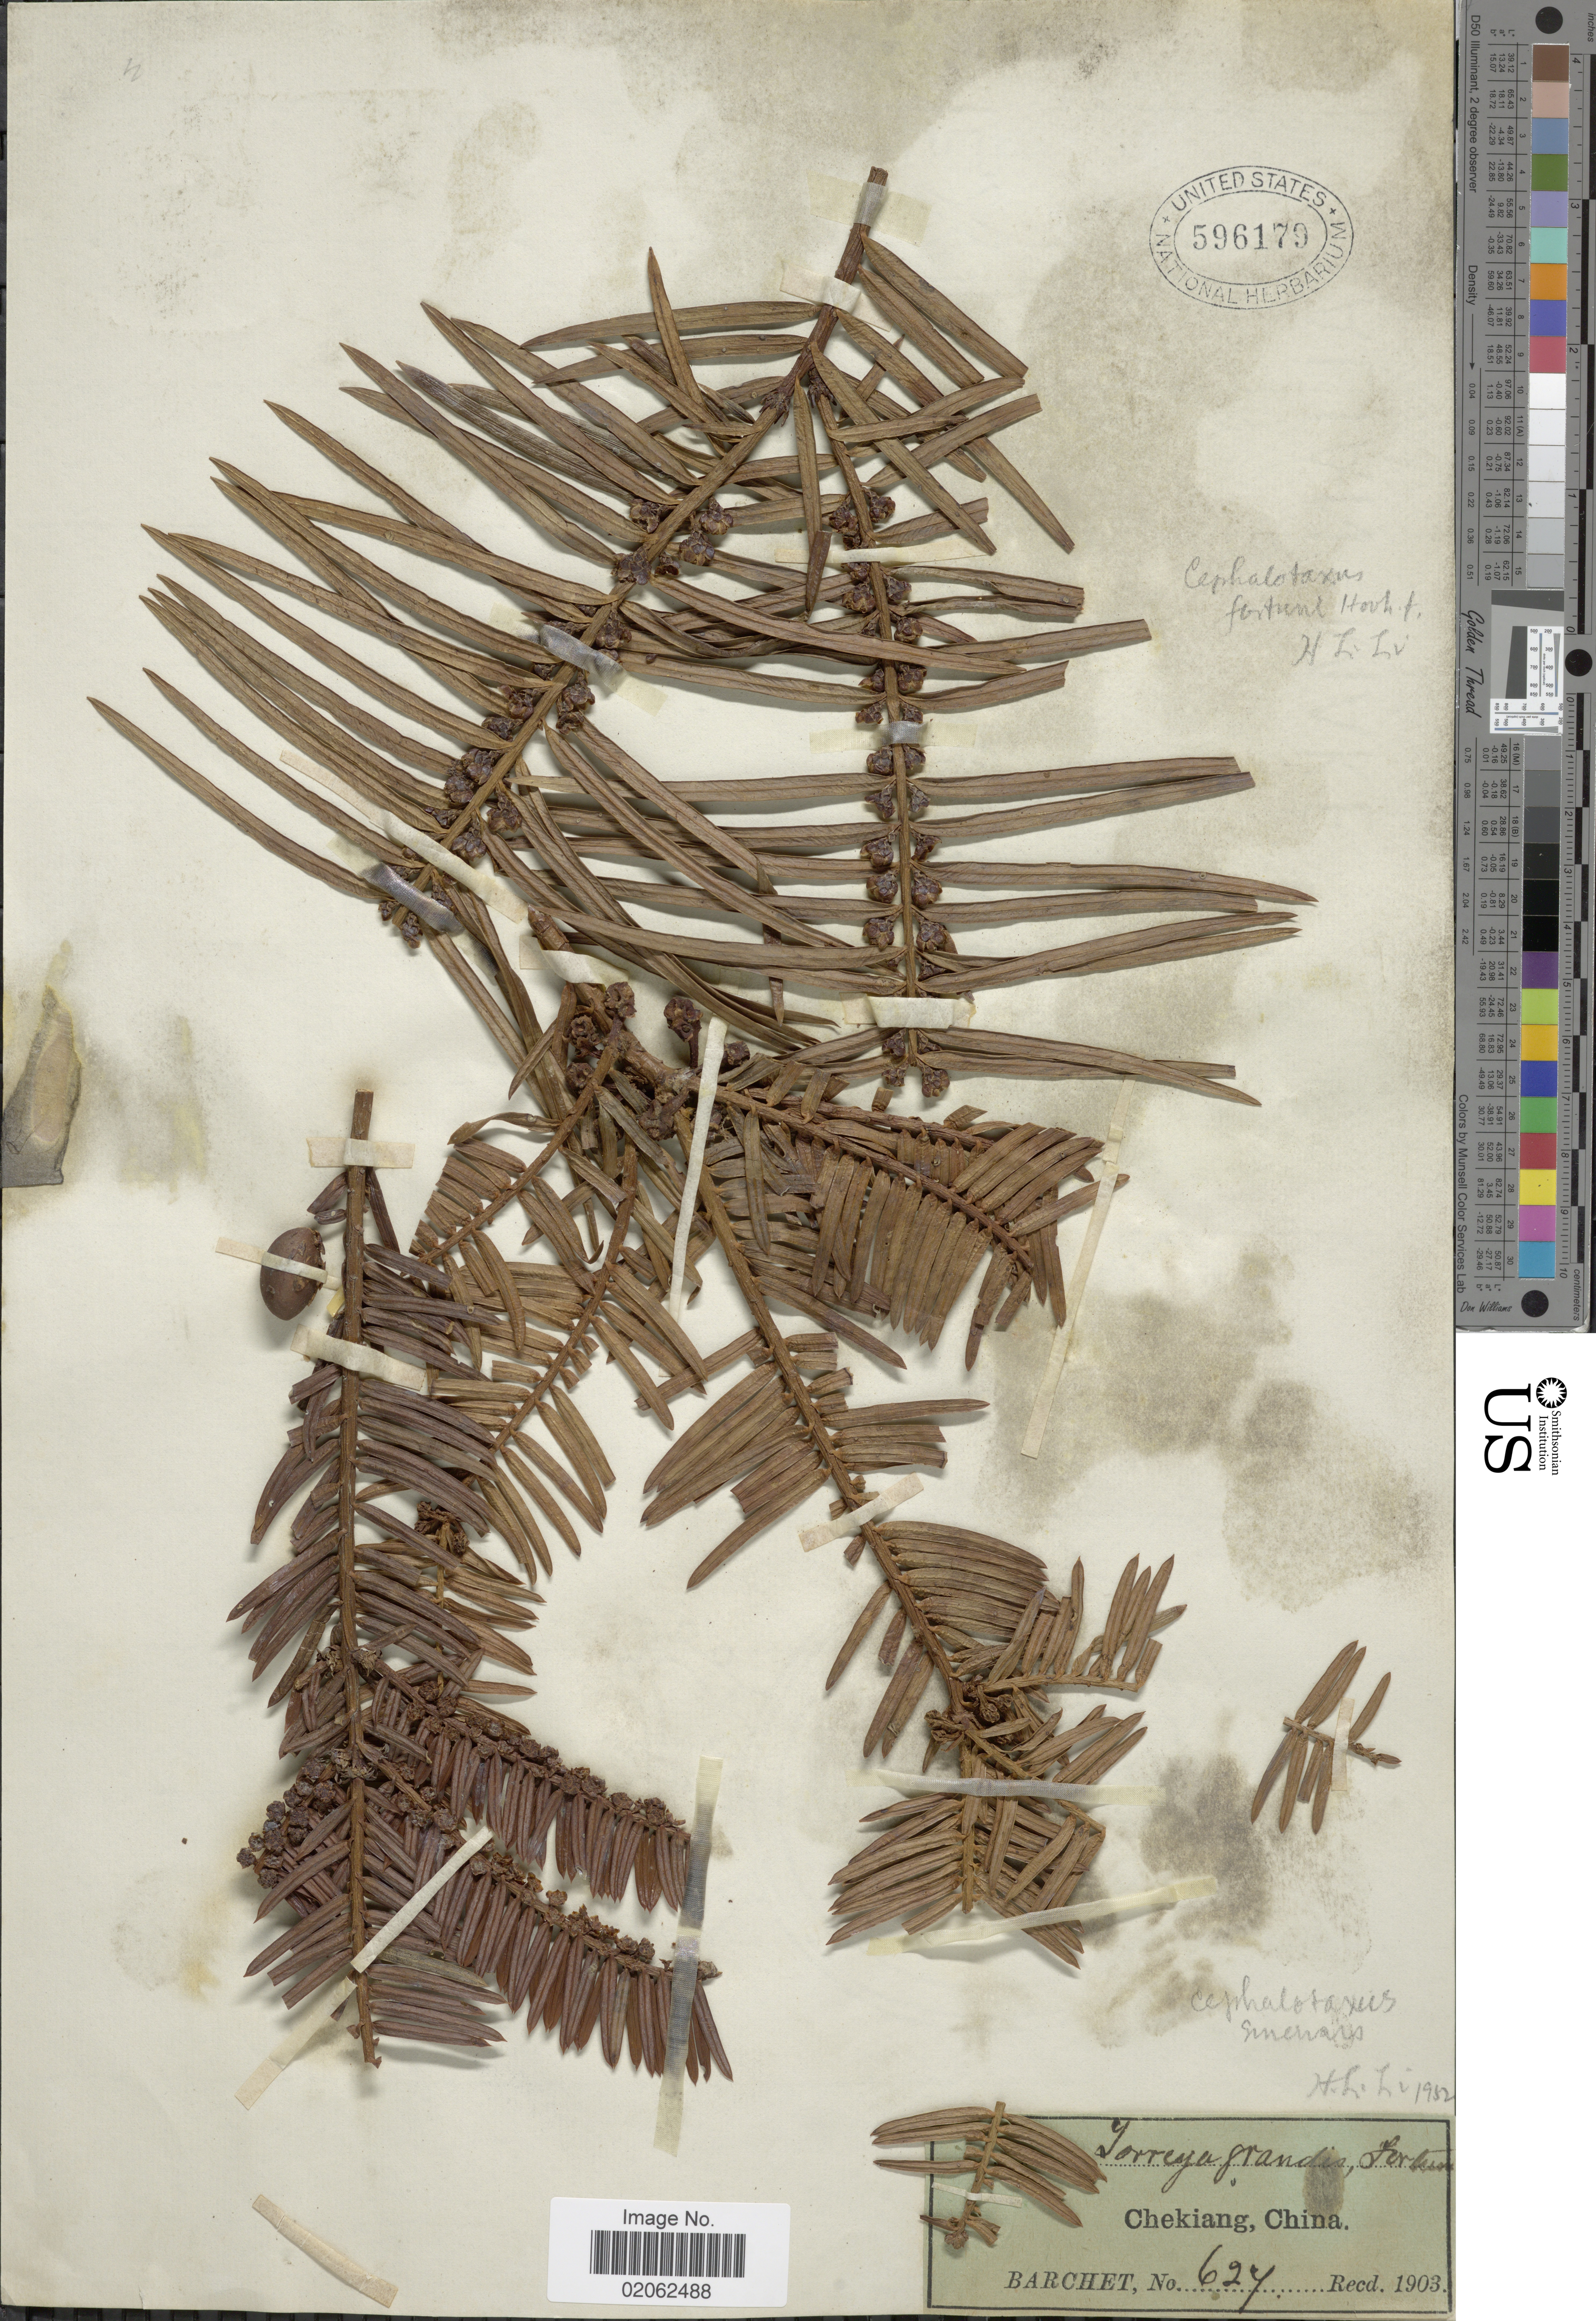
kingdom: Plantae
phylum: Tracheophyta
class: Pinopsida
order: Pinales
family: Cephalotaxaceae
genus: Cephalotaxus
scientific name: Cephalotaxus sinensis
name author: (H.L. Li) H.L. Li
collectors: Barchet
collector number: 624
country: China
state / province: Zhejiang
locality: Chekiang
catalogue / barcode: US 596179